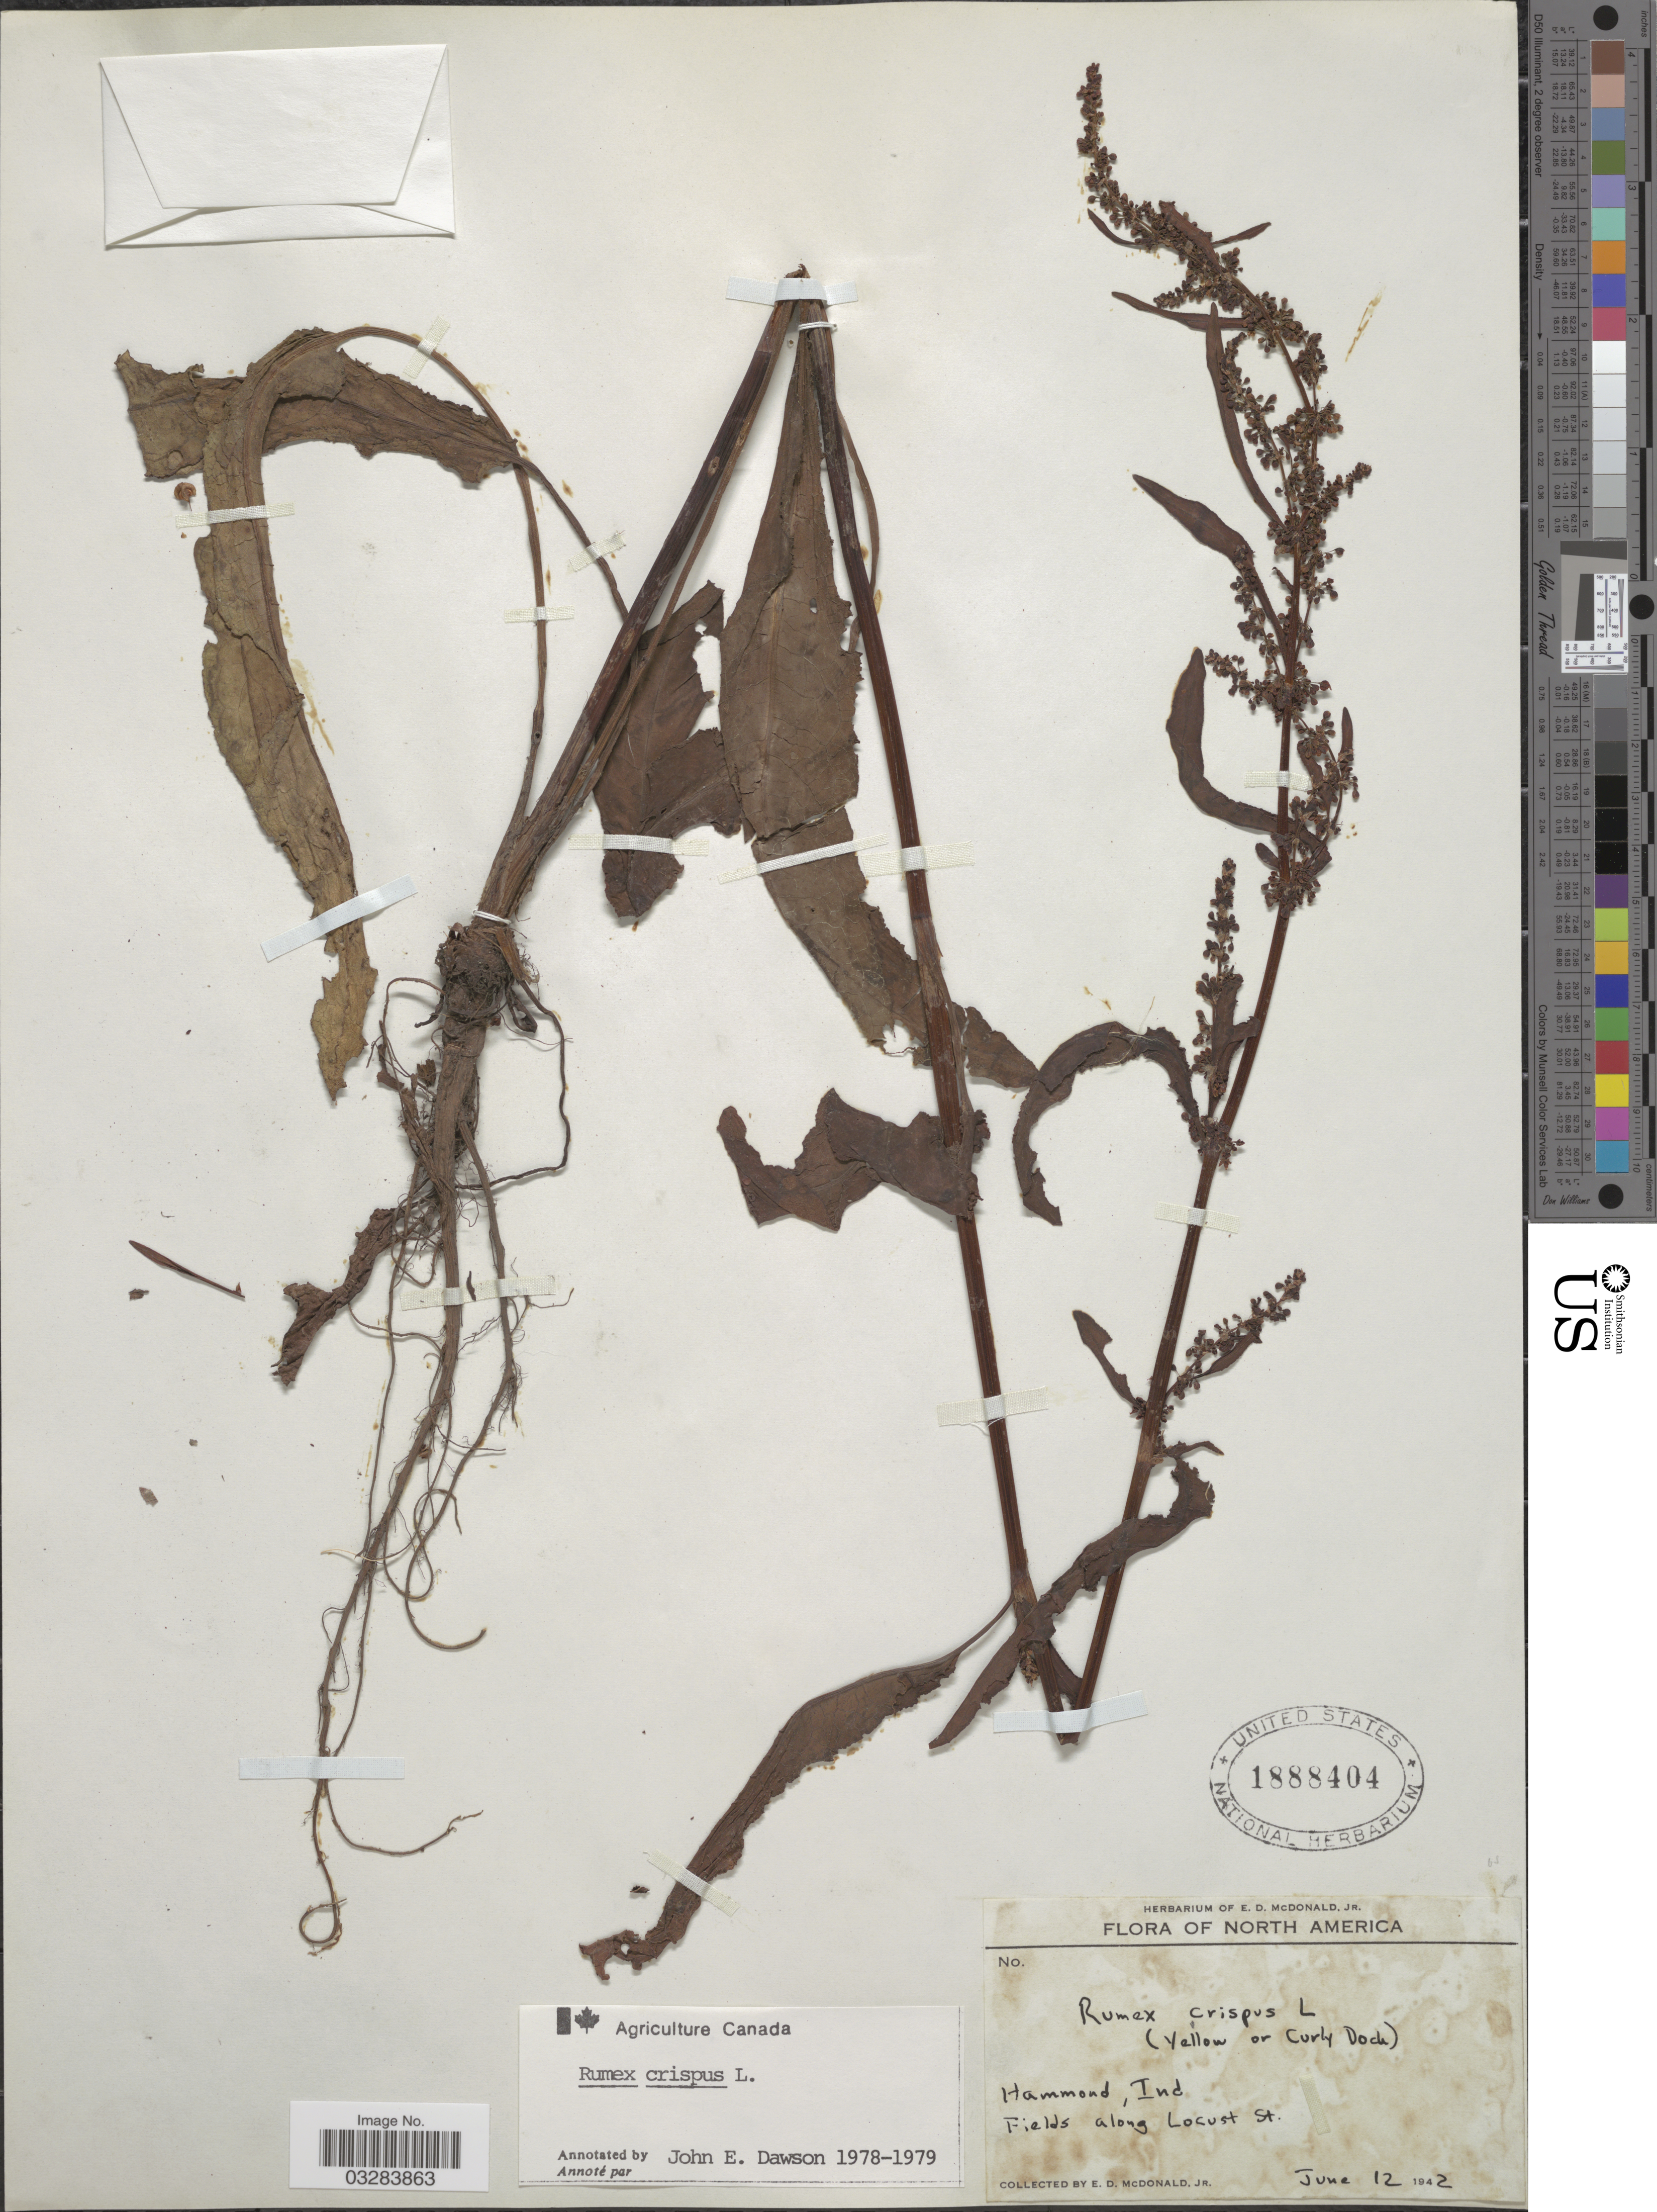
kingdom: Plantae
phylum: Tracheophyta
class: Magnoliopsida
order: Caryophyllales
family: Polygonaceae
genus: Rumex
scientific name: Rumex crispus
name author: L.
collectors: E. D. McDonald Jr.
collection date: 1942-06-12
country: United States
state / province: Indiana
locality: Hammond, Fields along Locust St.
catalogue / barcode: US 1888404